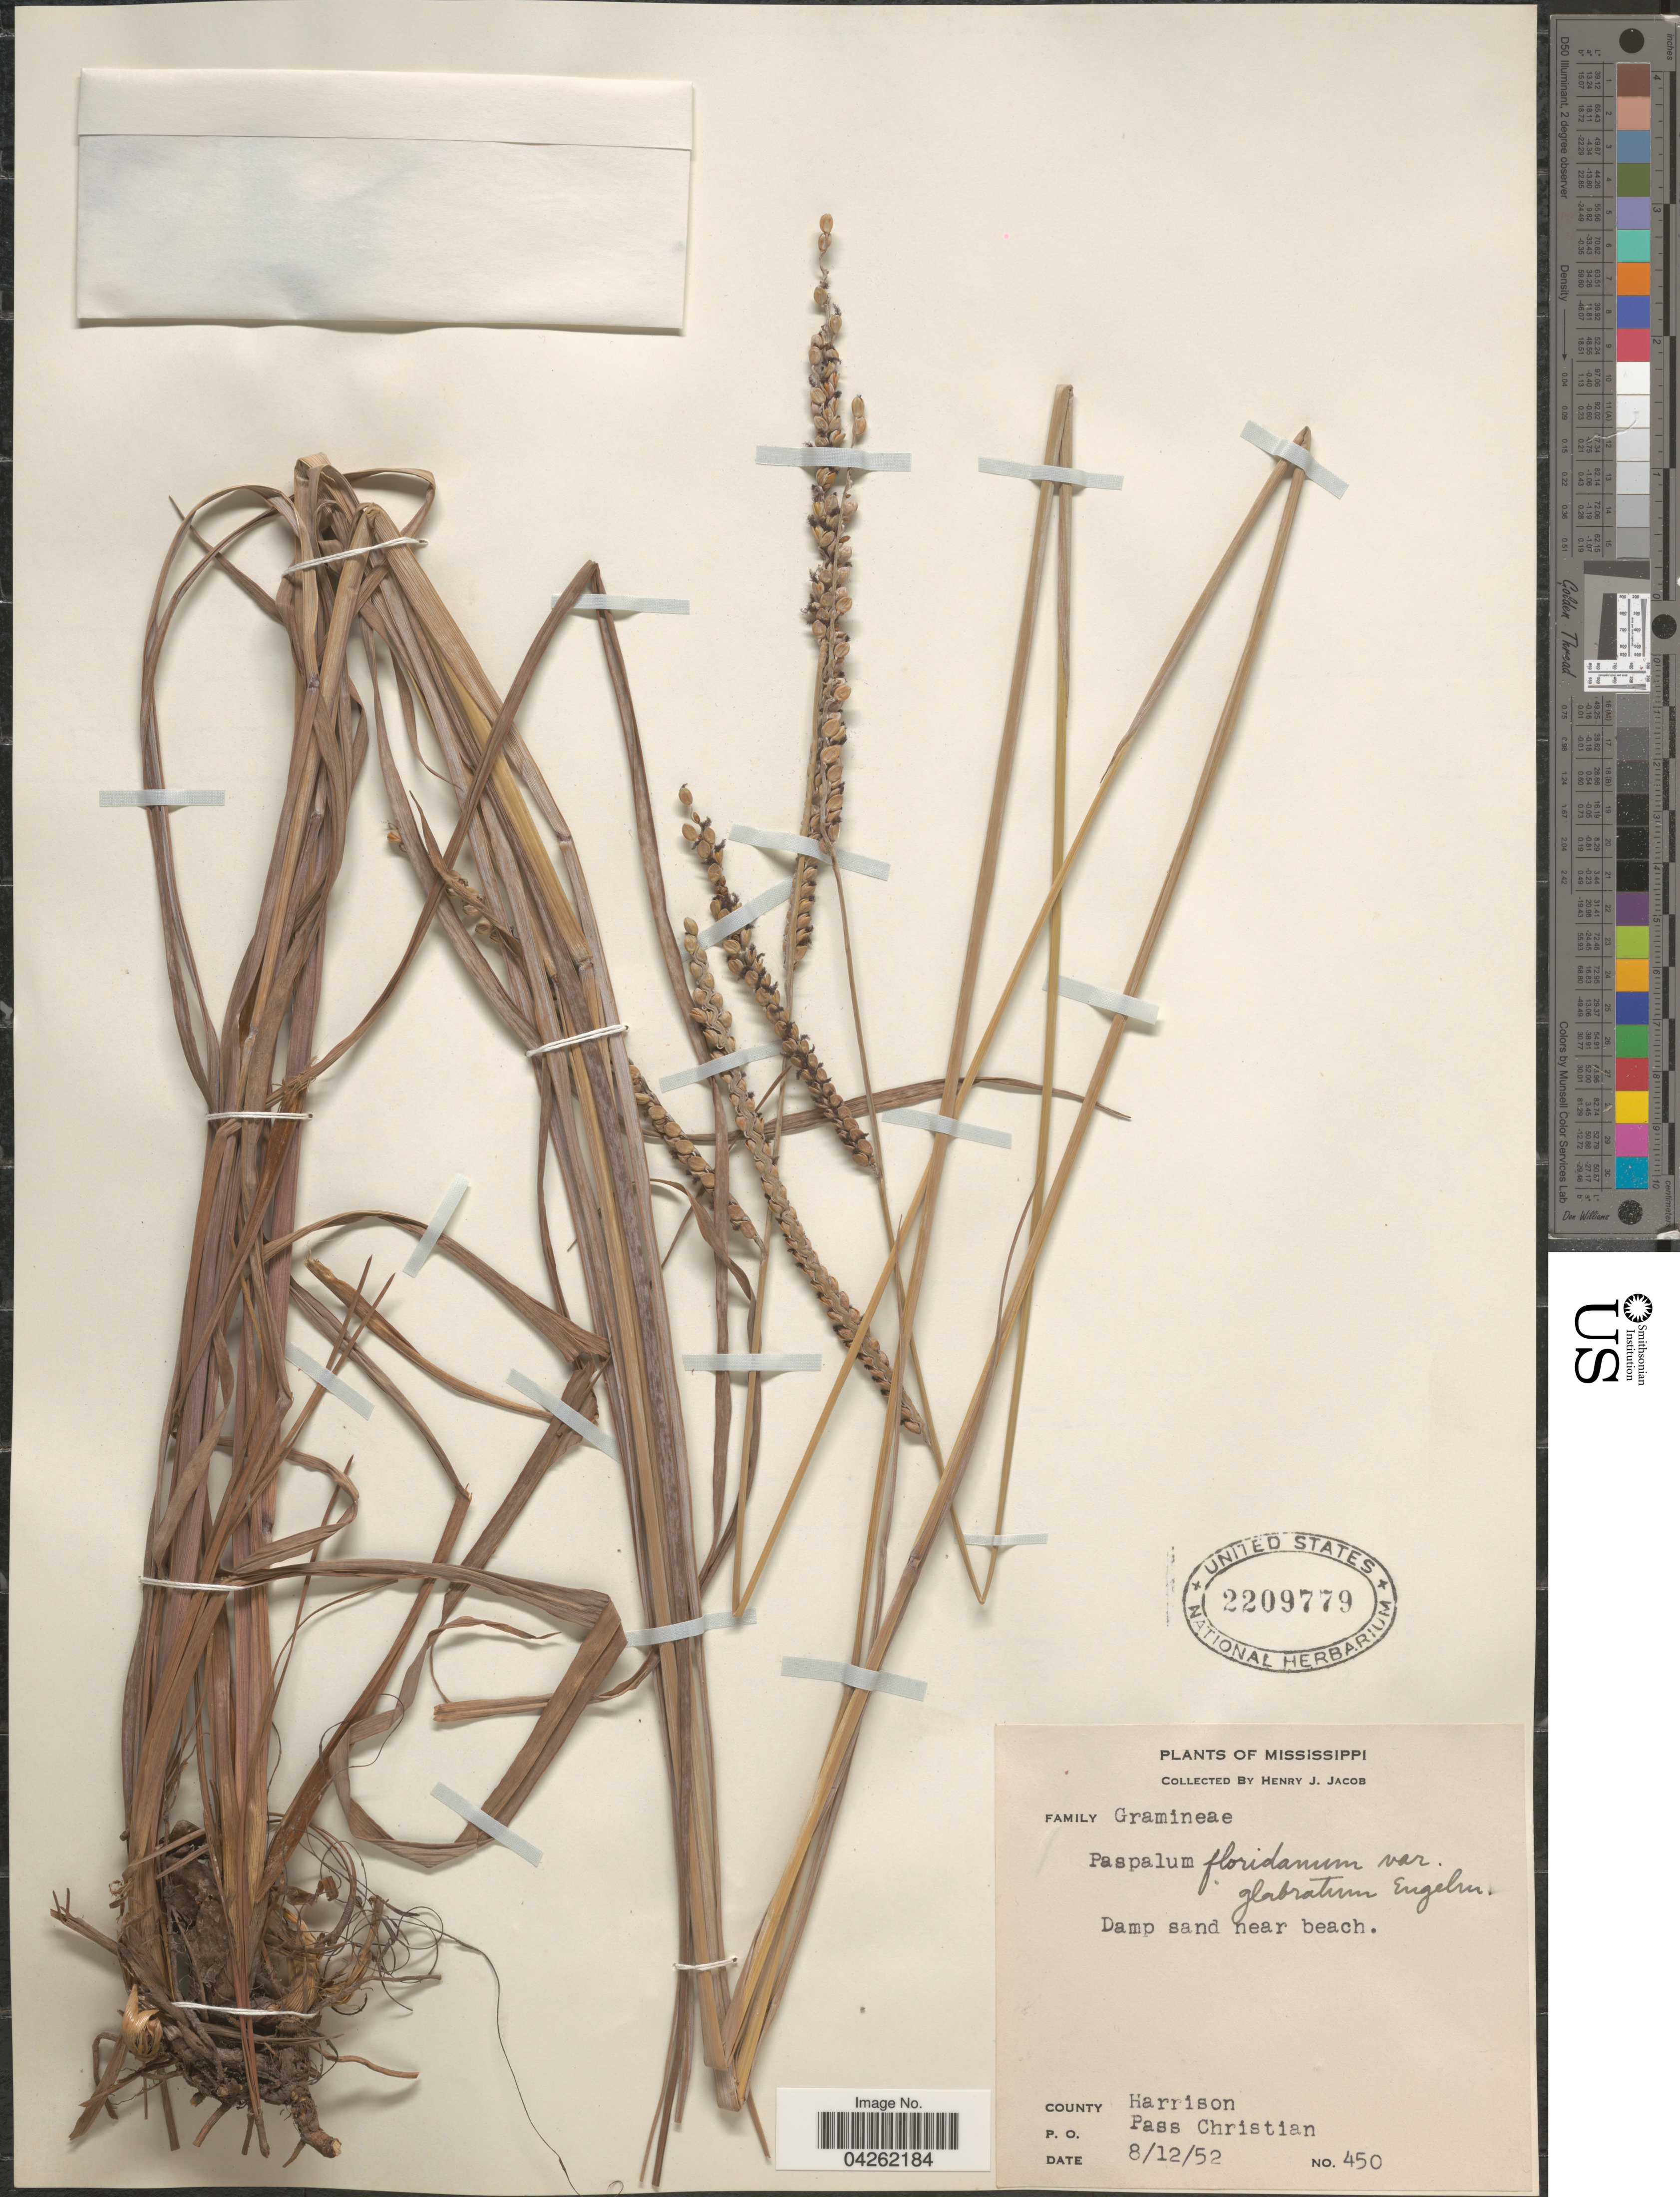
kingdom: Plantae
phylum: Tracheophyta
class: Liliopsida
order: Poales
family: Poaceae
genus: Paspalum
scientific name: Paspalum floridanum var. glabratum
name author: Engelm. ex Vasey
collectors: H. Jacob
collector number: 450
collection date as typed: Transcribed d/m/y: 12/8/52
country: United States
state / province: Mississippi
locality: County Harrison. P. O. Pass Christian.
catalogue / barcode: US 2209779